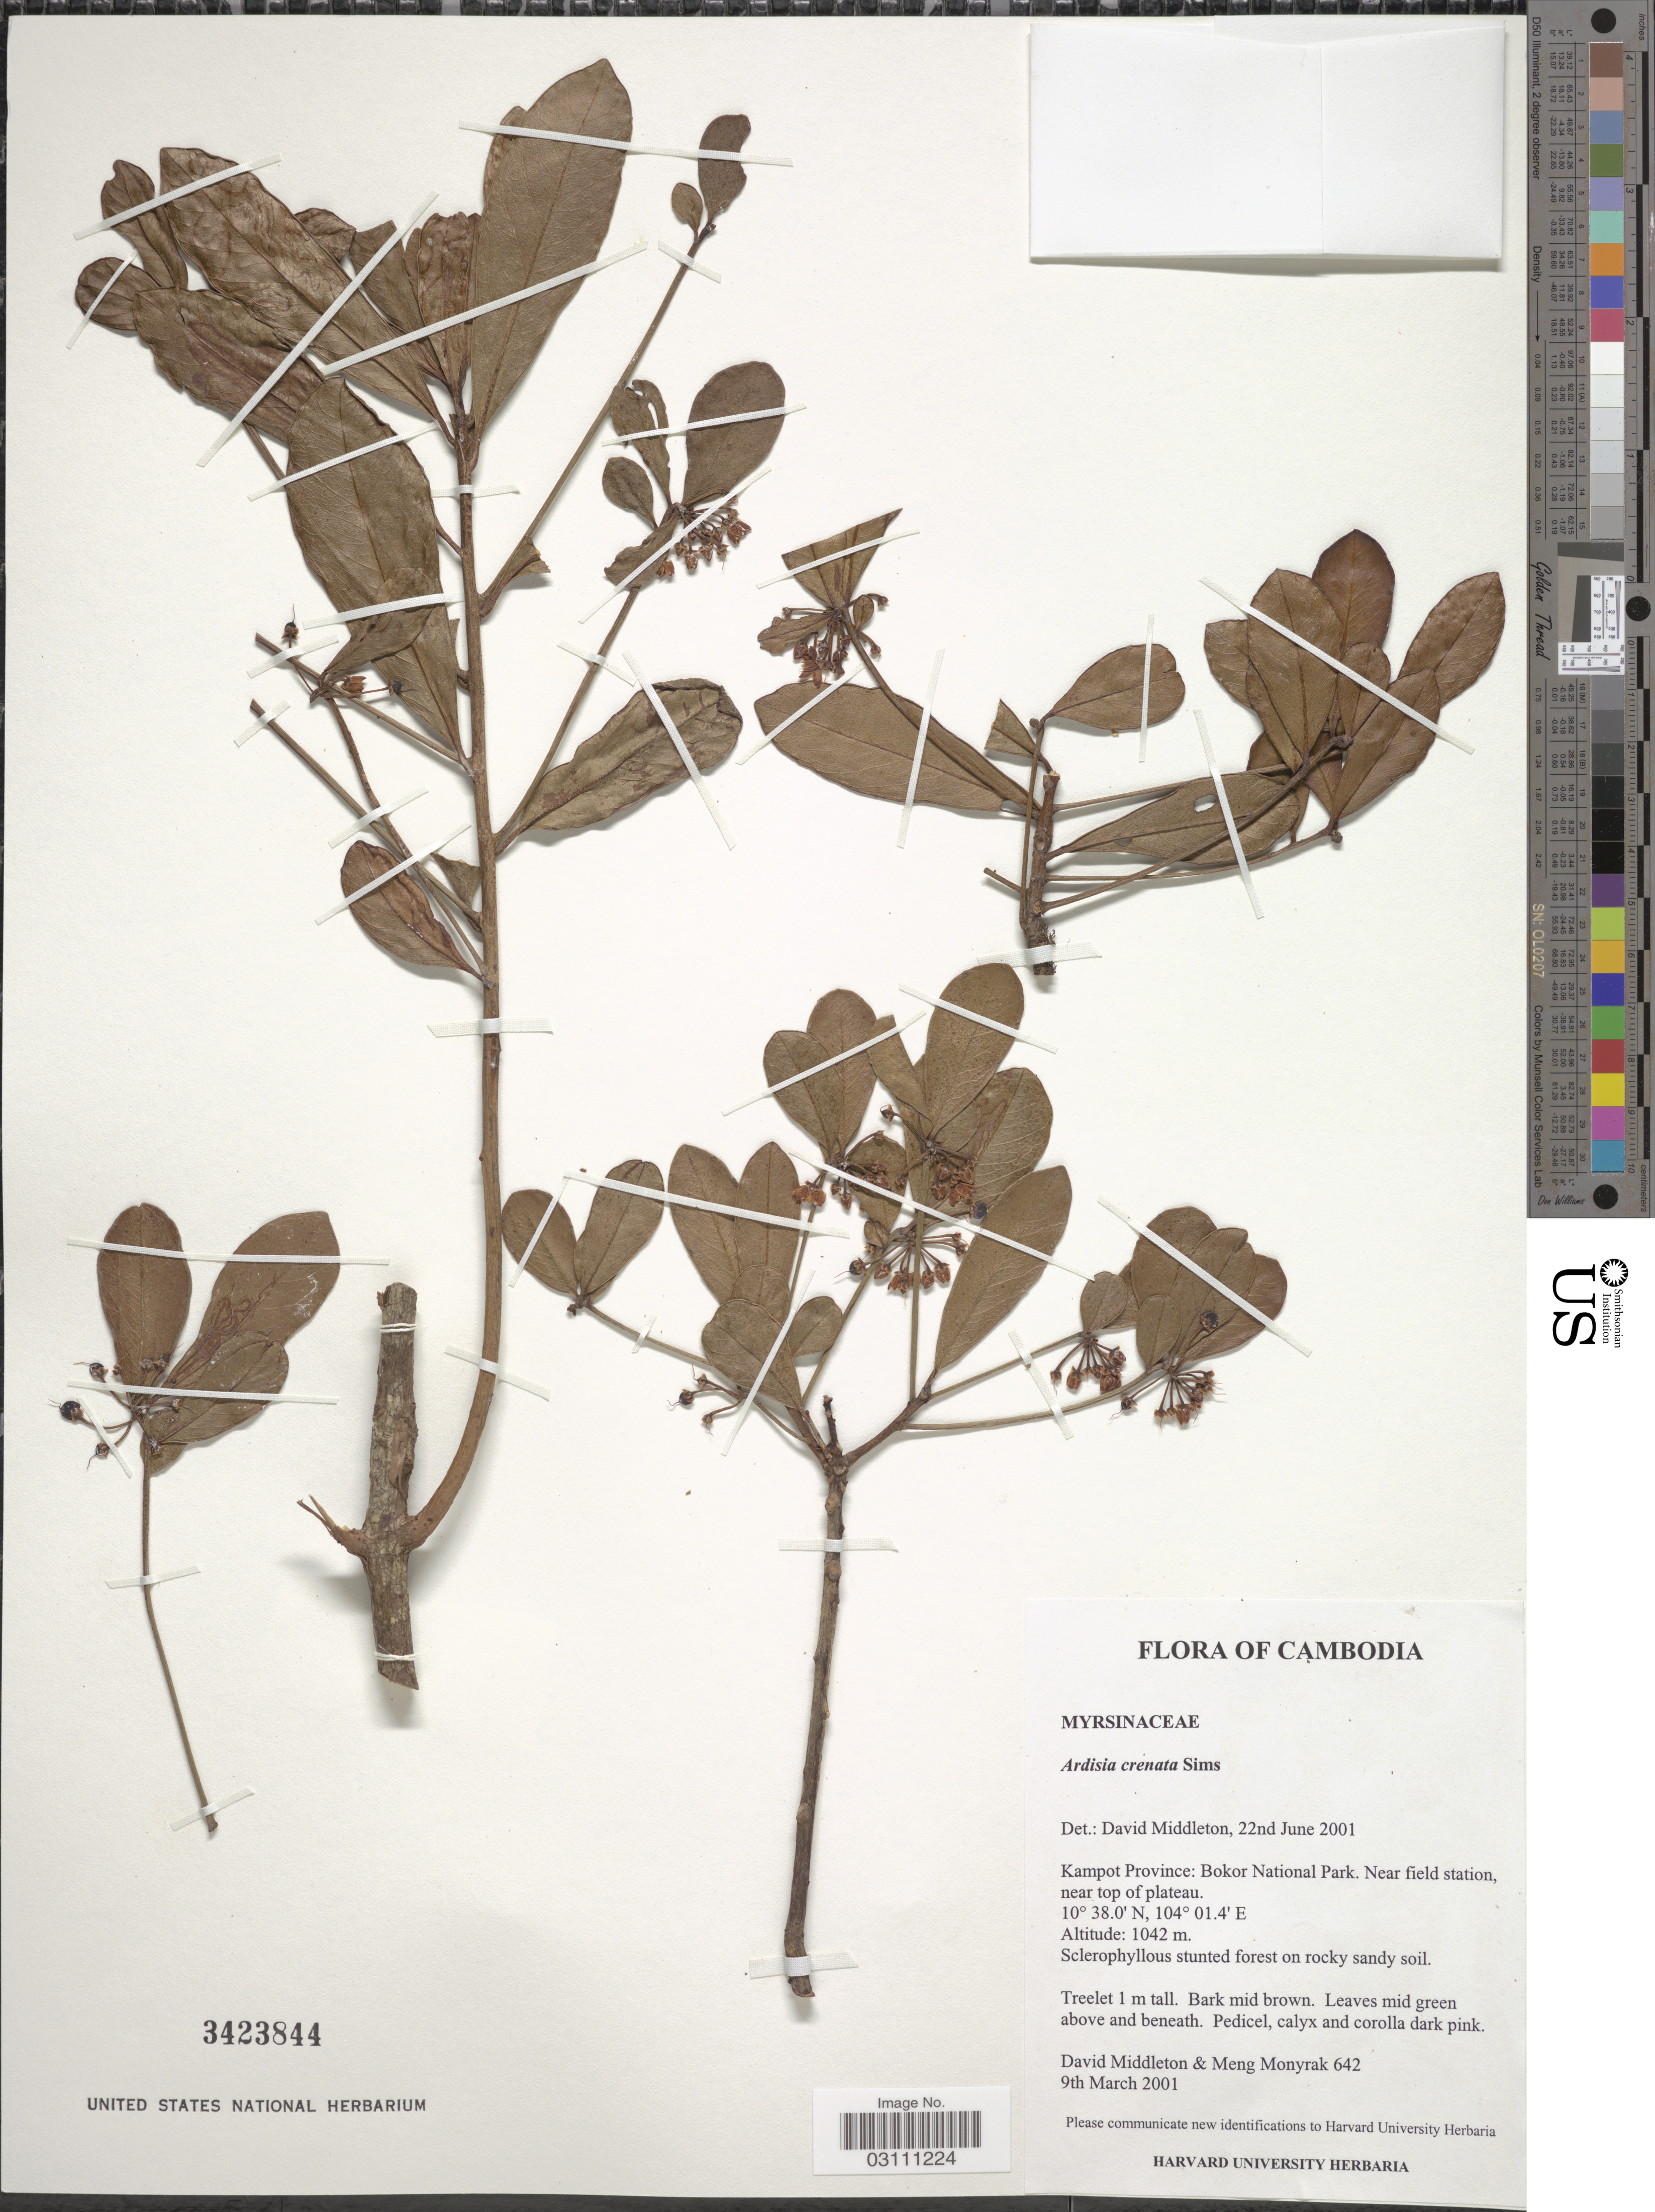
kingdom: Plantae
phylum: Tracheophyta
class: Magnoliopsida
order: Ericales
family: Primulaceae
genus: Ardisia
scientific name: Ardisia crenata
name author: Sims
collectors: D. J. Middleton & M. Monyrak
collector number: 642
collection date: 2001-03-09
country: Cambodia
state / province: Kâmpât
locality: Kampot Province: Bokor National Park. Near field station, near top of plateau.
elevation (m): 1042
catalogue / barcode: US 3423844